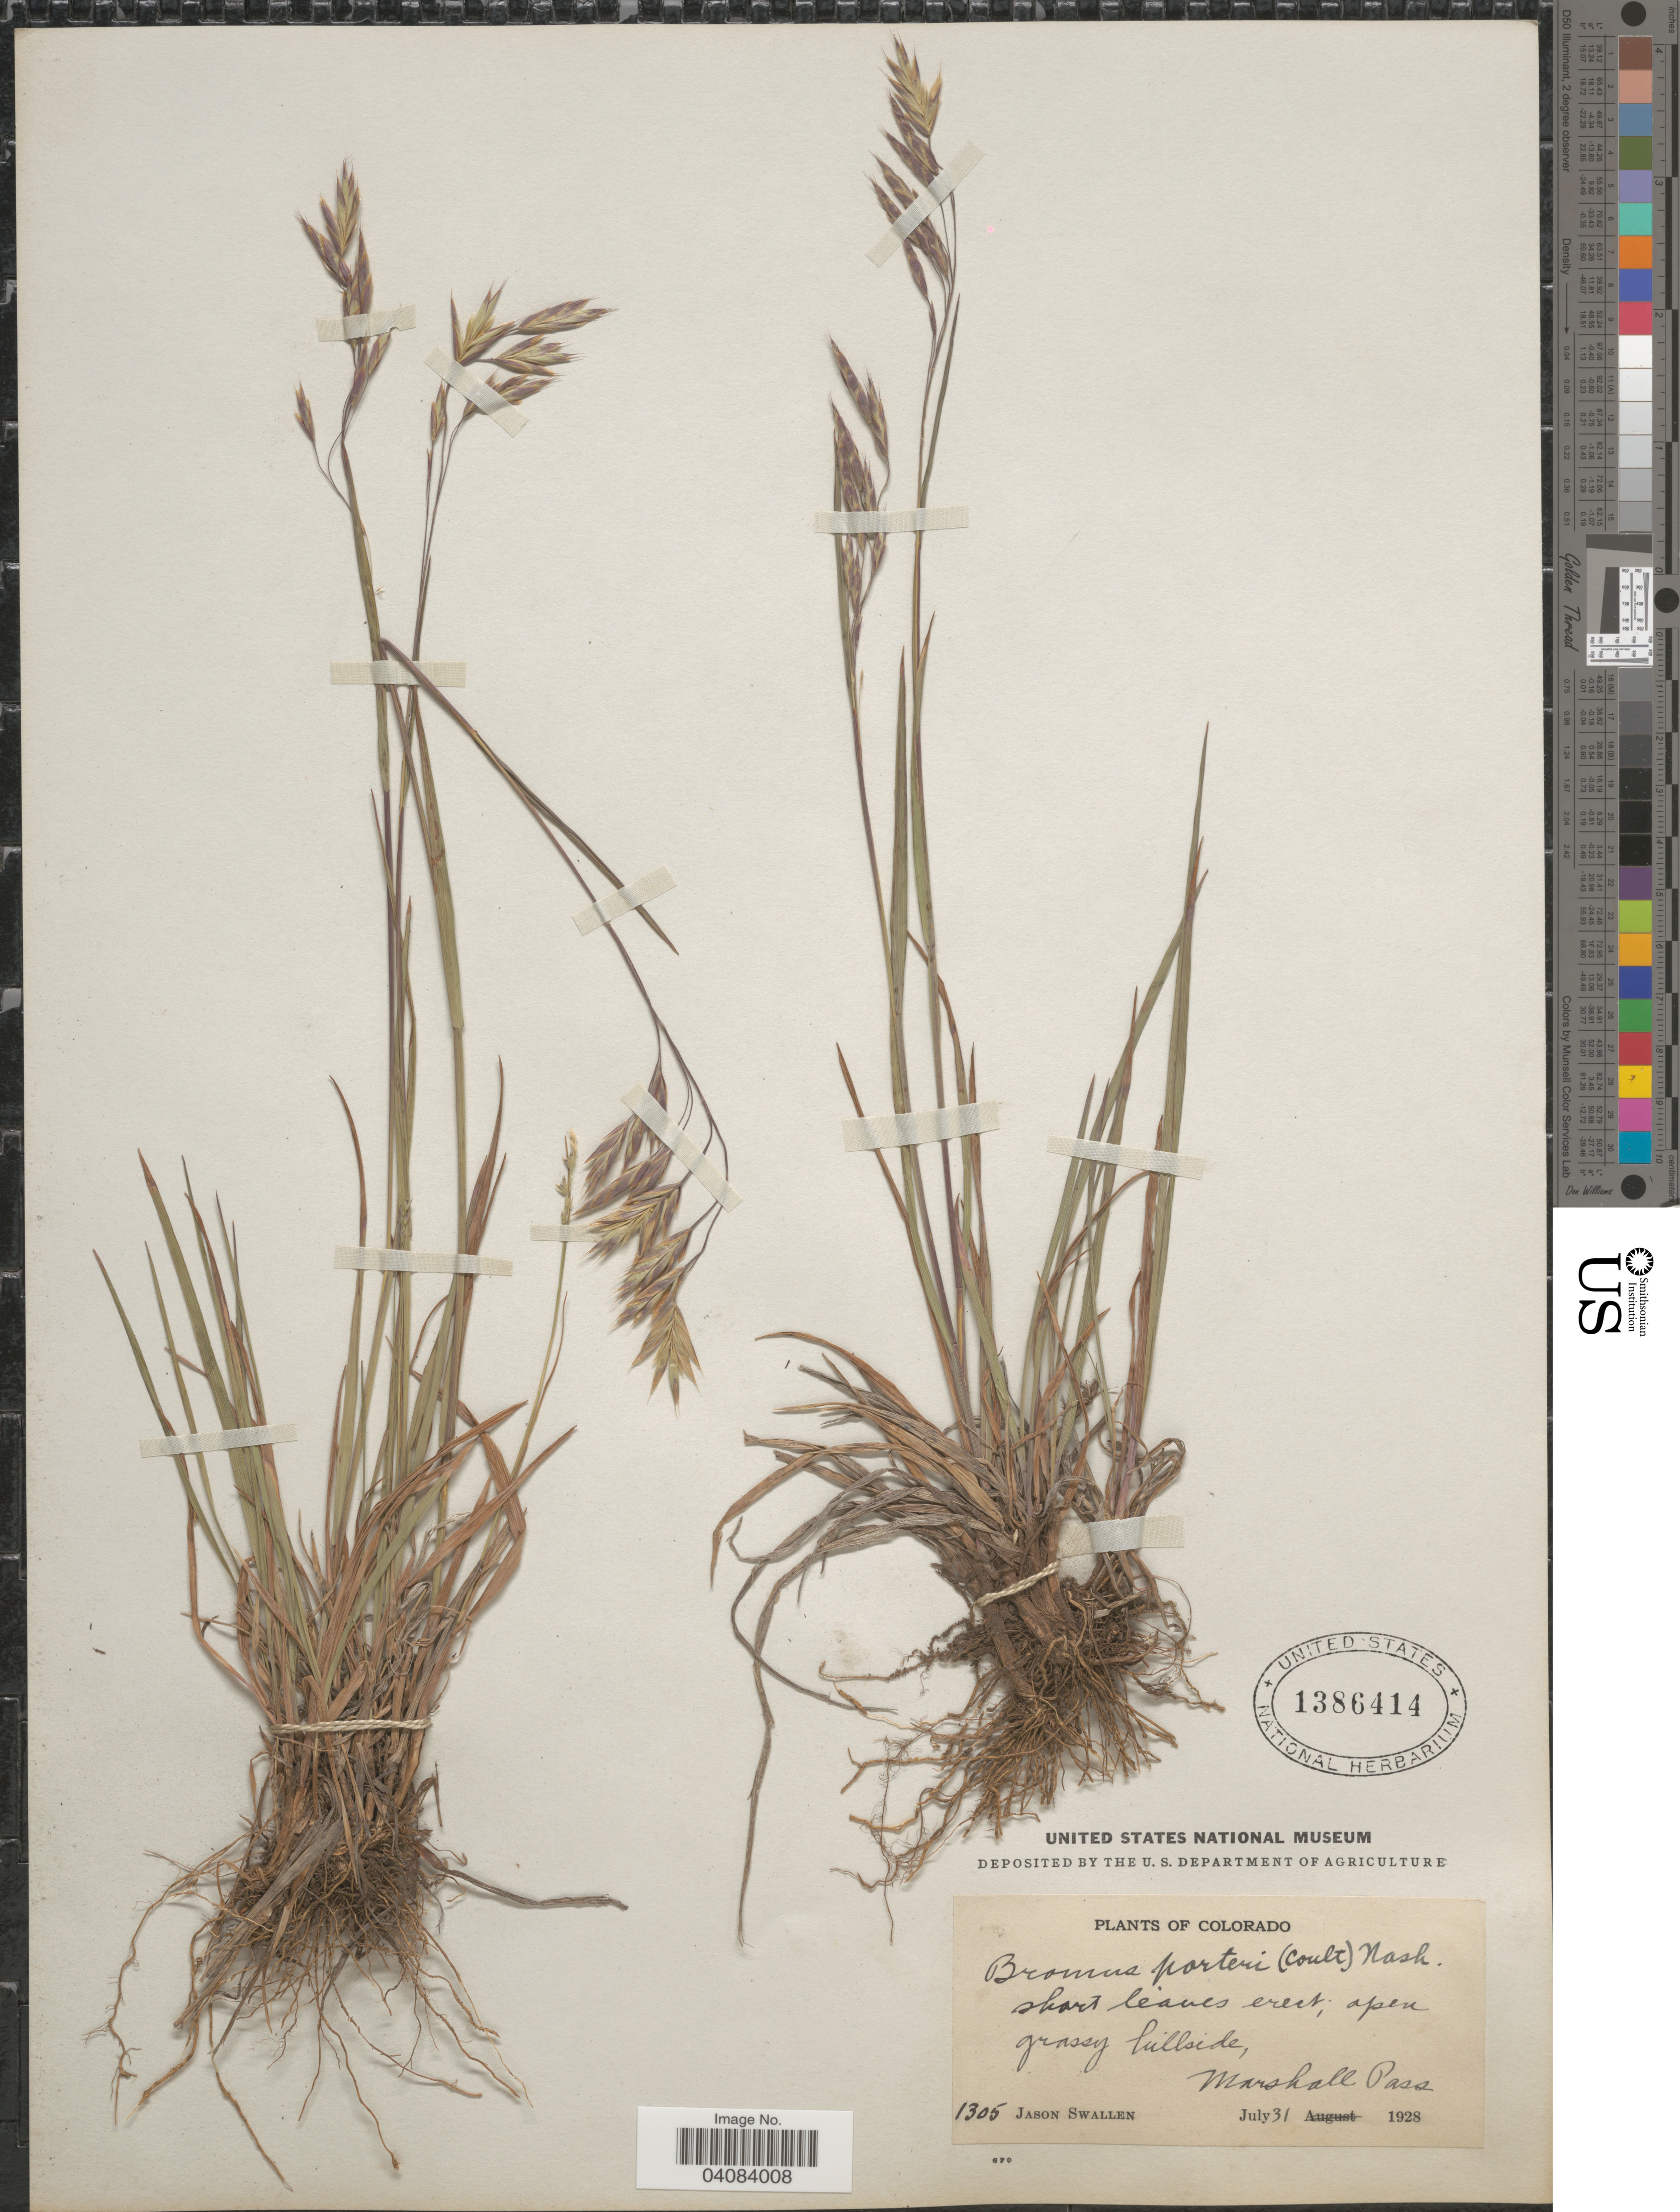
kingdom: Plantae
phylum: Tracheophyta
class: Liliopsida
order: Poales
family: Poaceae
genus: Bromus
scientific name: Bromus porteri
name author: (J.M. Coult.) Nash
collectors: J. R. Swallen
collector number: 1305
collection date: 1928-07-31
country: United States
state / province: Colorado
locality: Open grassy hillside, Marshall Pass.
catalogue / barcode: US 1386414